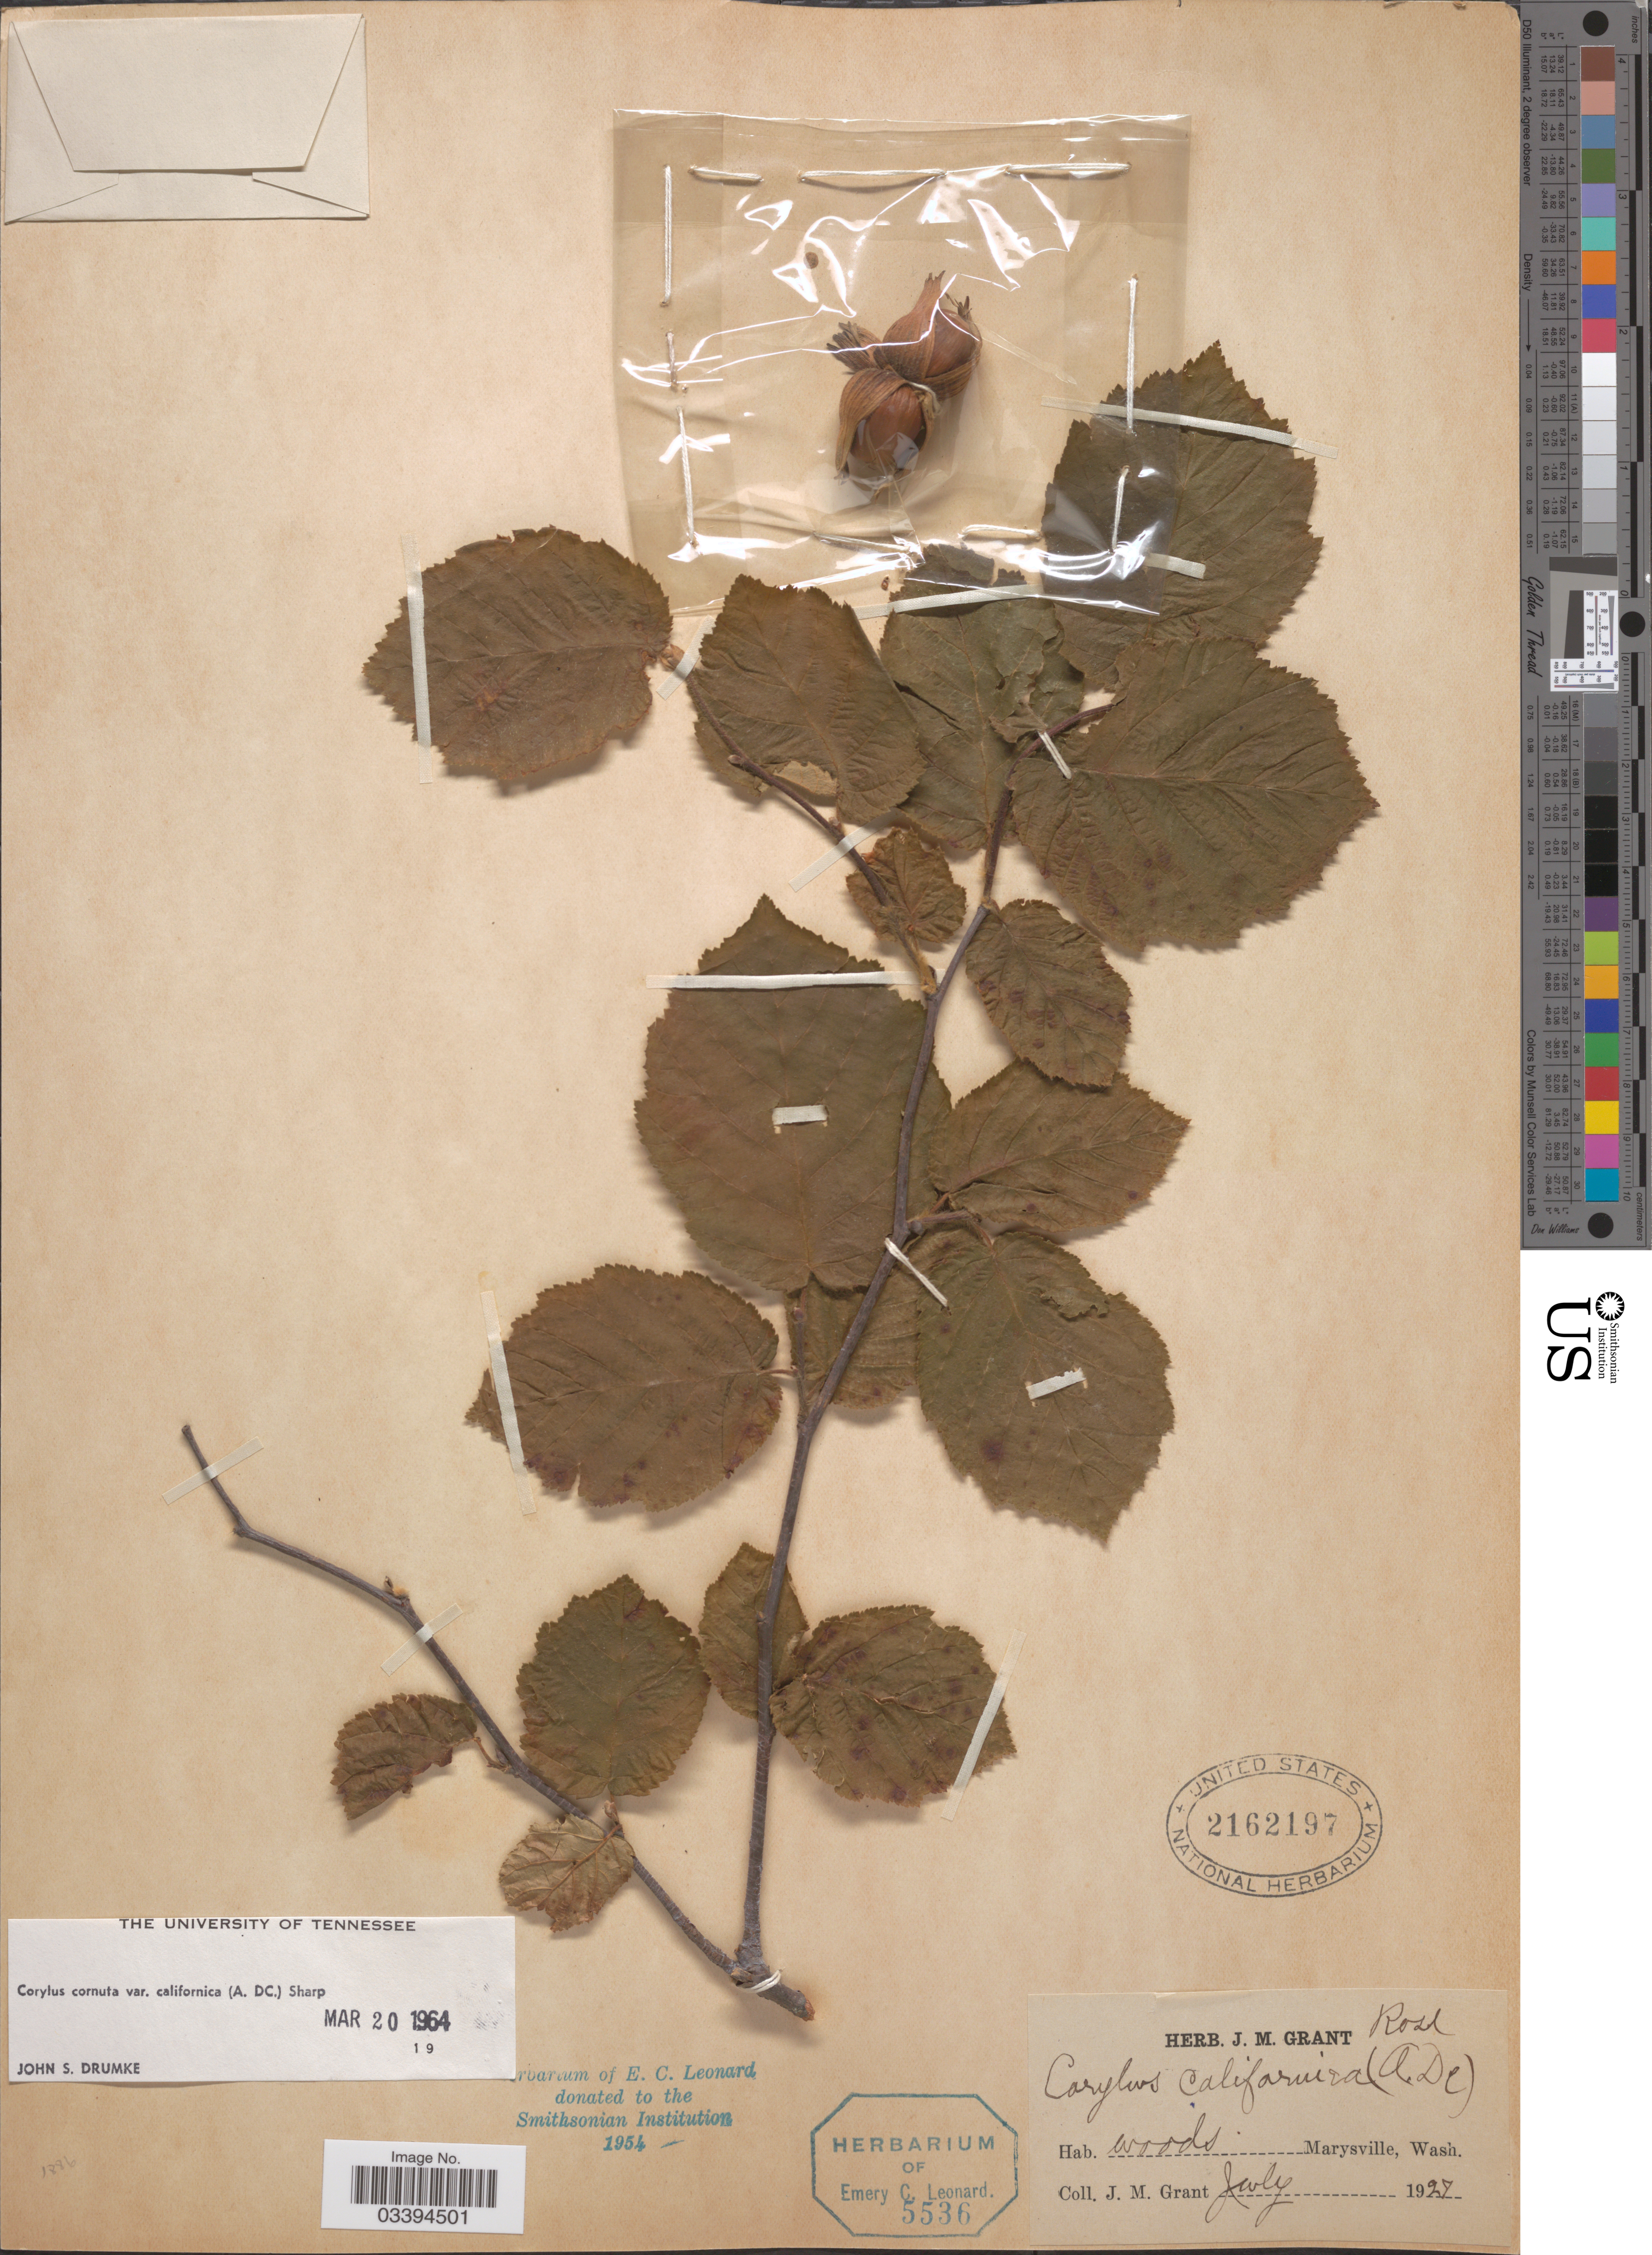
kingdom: Plantae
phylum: Tracheophyta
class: Magnoliopsida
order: Fagales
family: Betulaceae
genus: Corylus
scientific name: Corylus californica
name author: (A. DC.) Rose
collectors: J. M. Grant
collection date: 1927-07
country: United States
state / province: Washington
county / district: Snohomish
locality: Woods Marysville.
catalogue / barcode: US 2162197